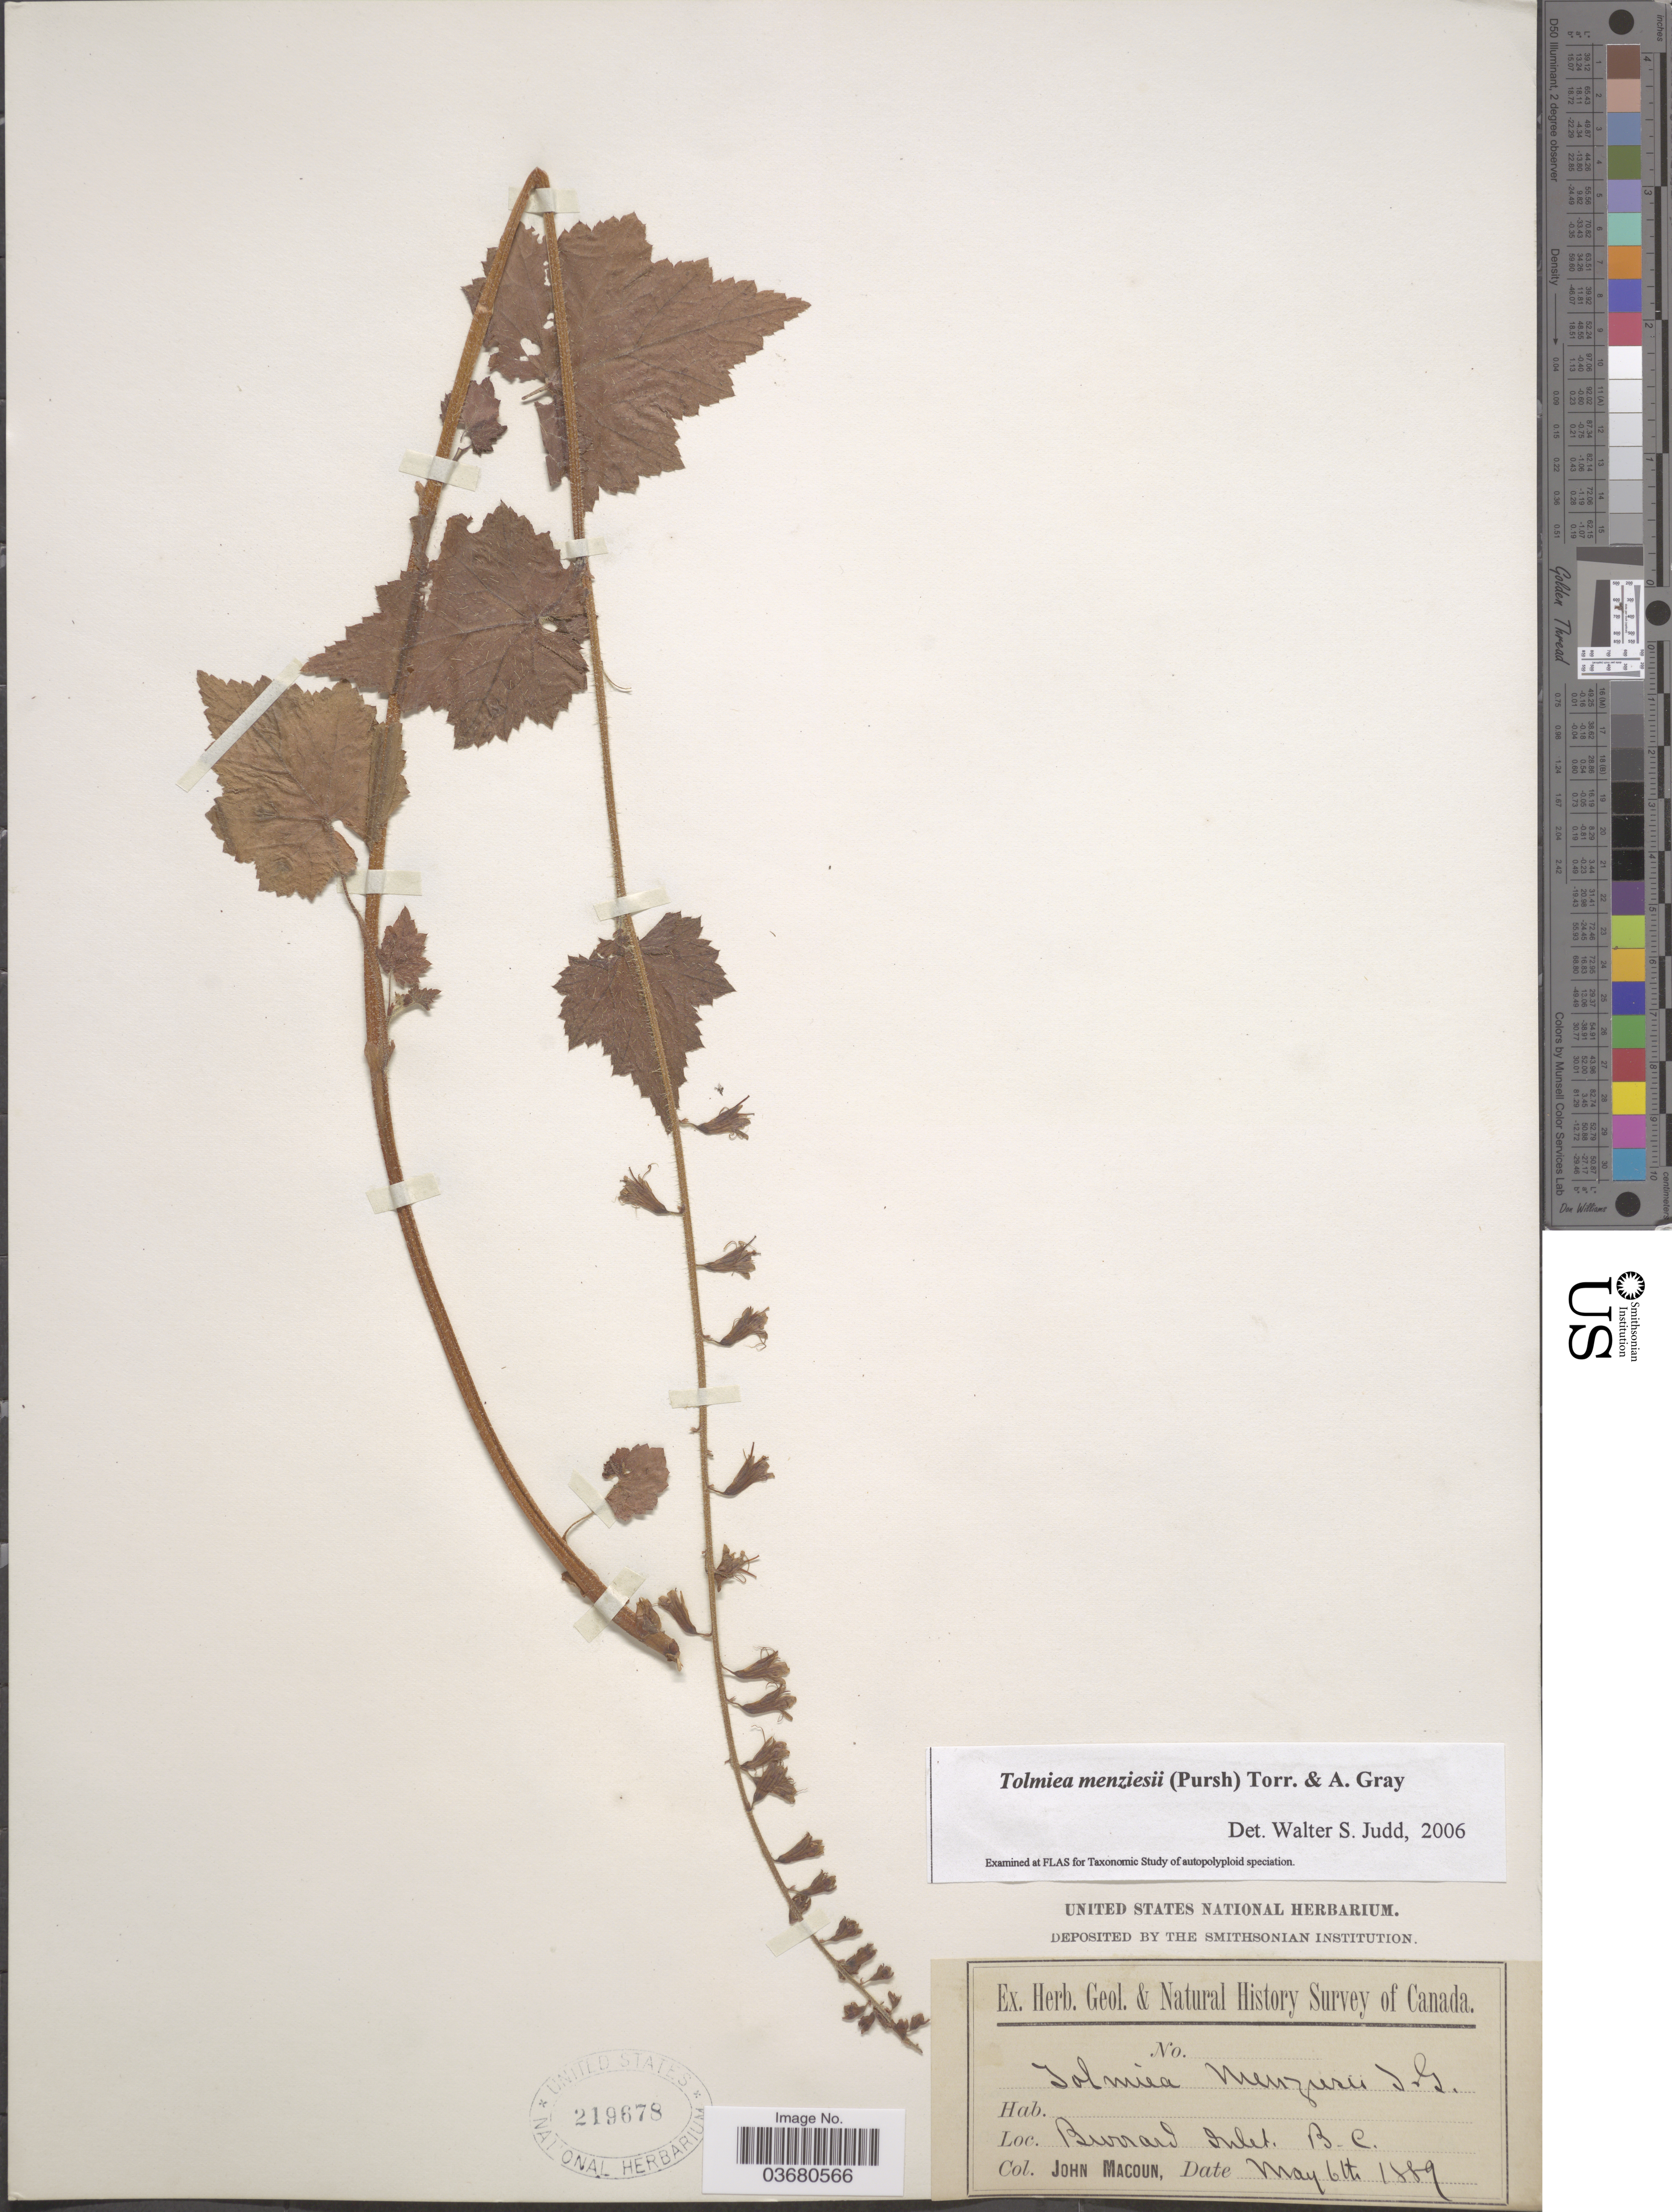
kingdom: Plantae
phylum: Tracheophyta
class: Magnoliopsida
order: Saxifragales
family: Saxifragaceae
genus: Tolmiea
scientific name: Tolmiea menziesii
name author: (Pursh) Torr. & A. Gray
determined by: Judd, Walter S.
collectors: J. Macoun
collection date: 1889-05-06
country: Canada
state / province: British Columbia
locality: Burrard Inlet.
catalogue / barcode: US 219678